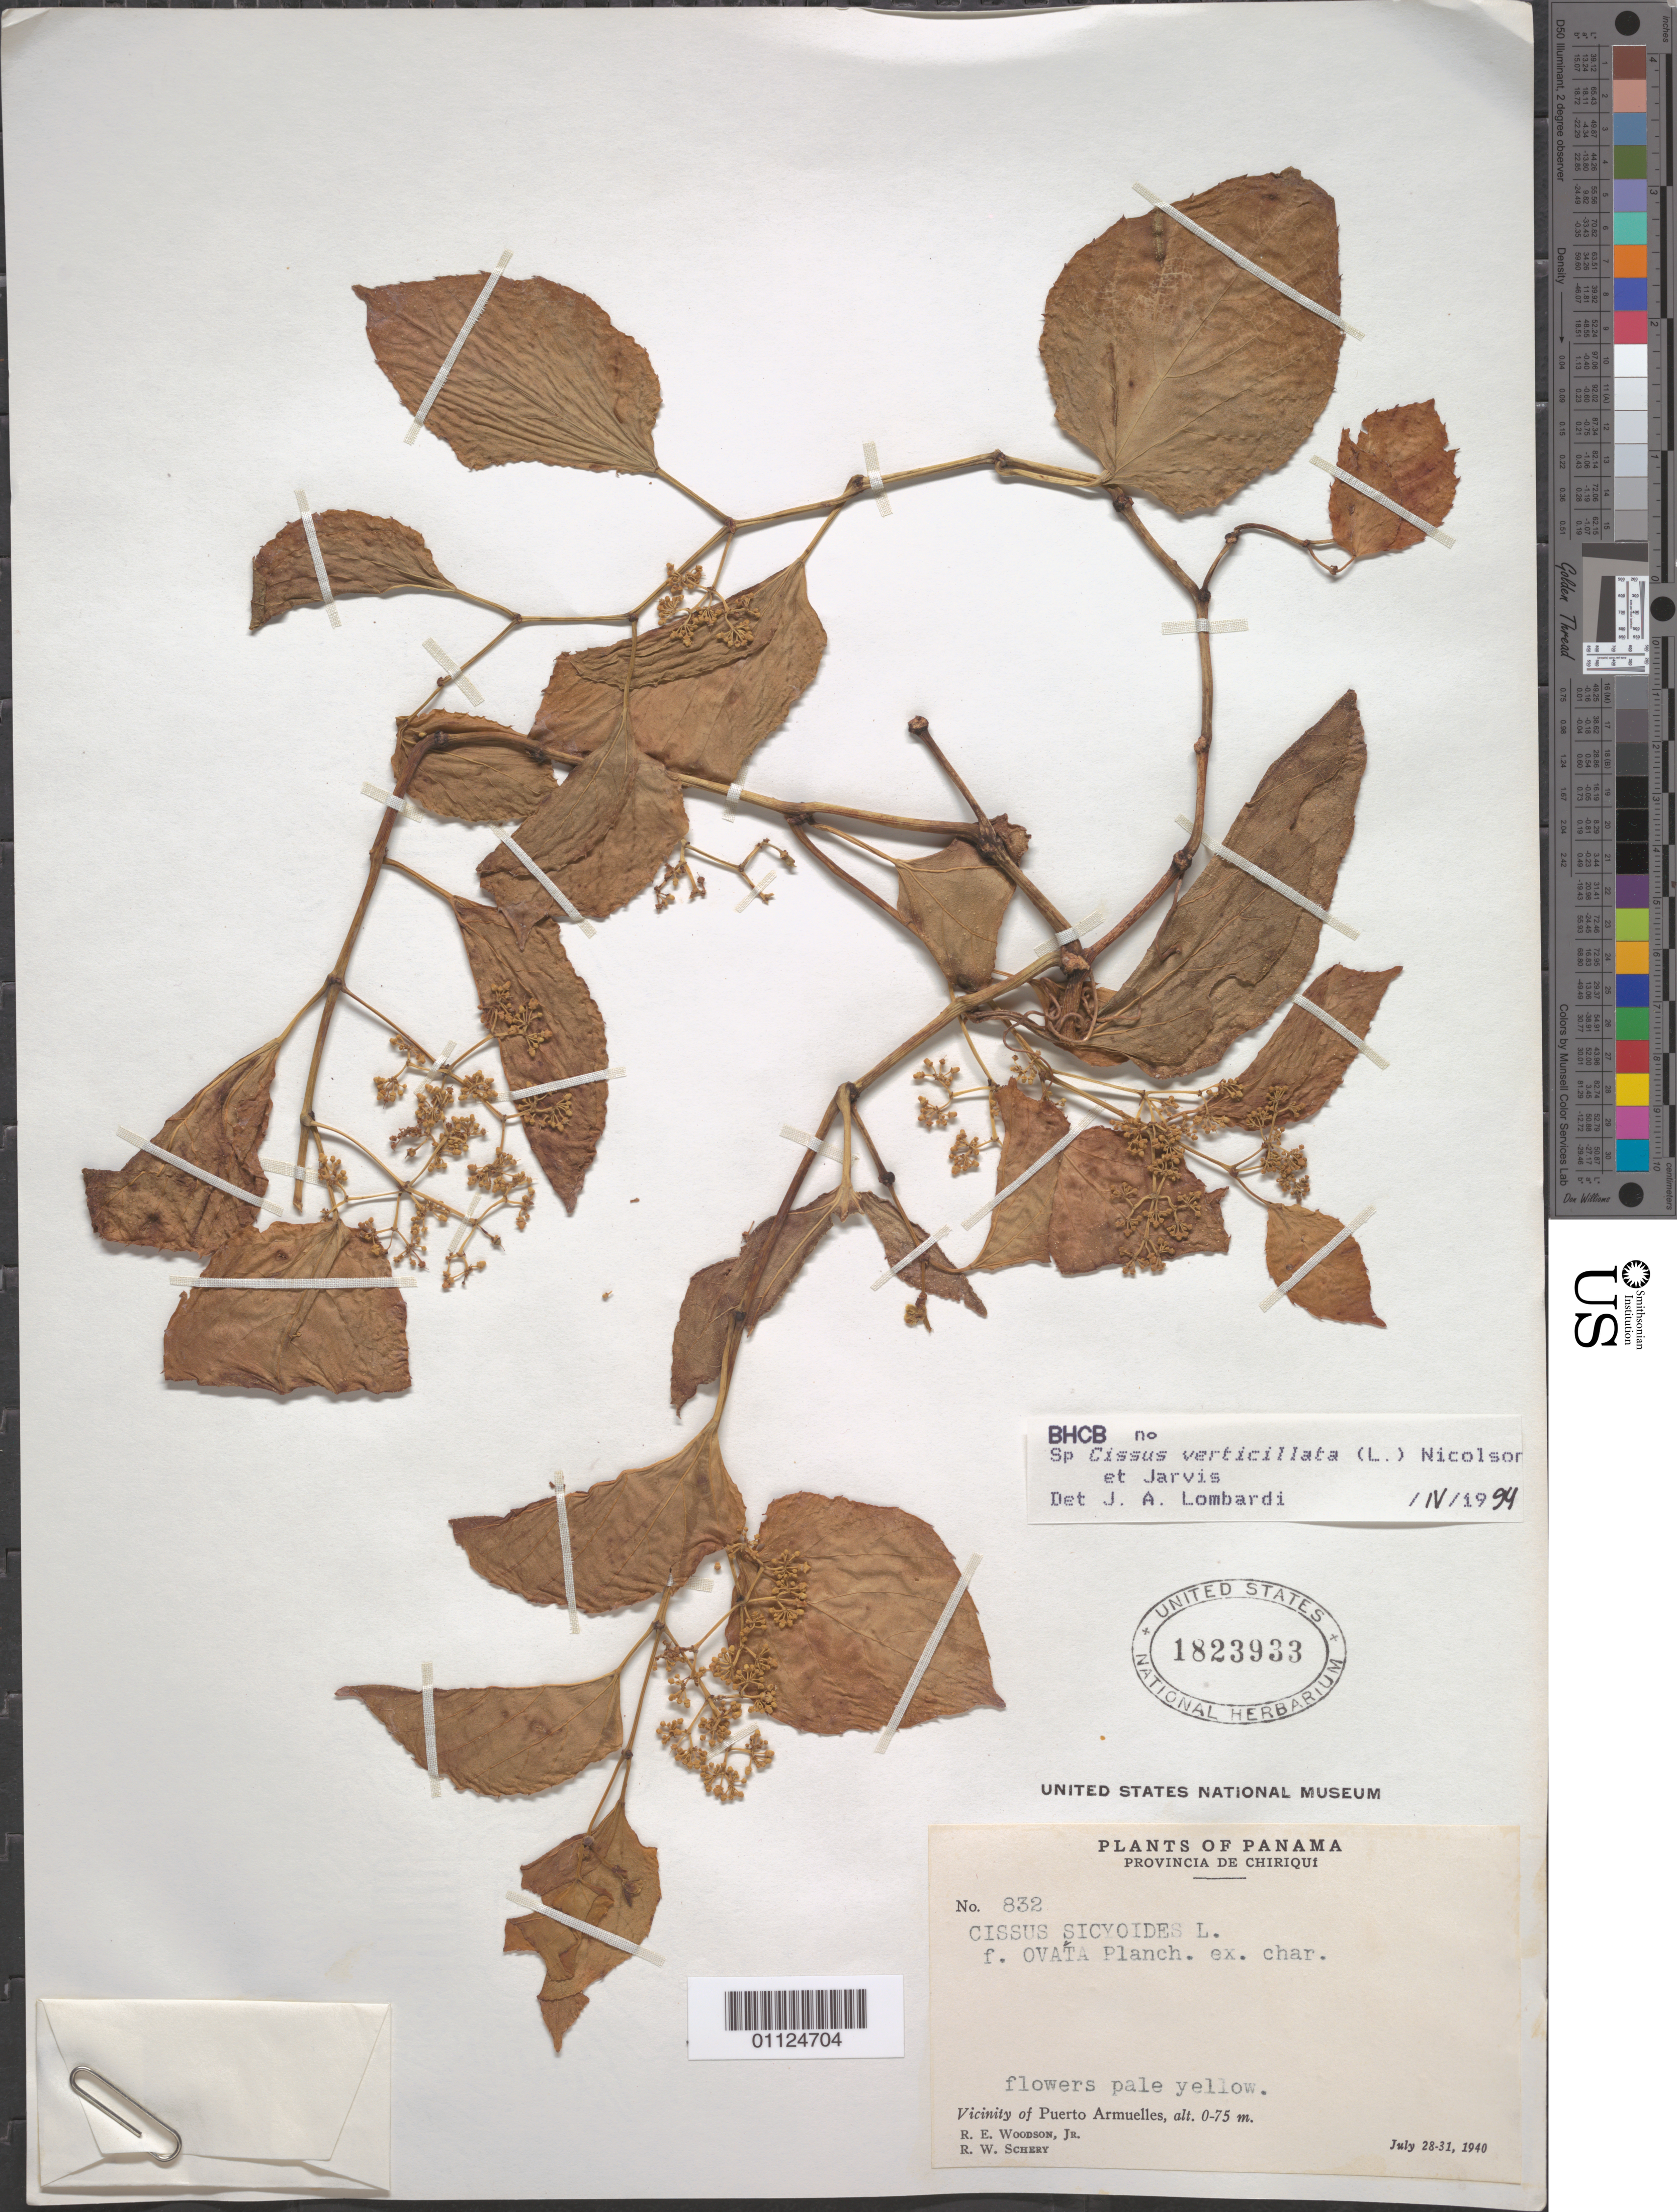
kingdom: Plantae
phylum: Tracheophyta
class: Magnoliopsida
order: Vitales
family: Vitaceae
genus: Cissus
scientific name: Cissus verticillata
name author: (L.) Nicolson & C.E. Jarvis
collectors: R. E. Woodson & R. W. Schery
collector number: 832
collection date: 1940-07-28/1940-07-31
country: Panama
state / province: Chiriquí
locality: Vicinity of Puerto Armuelles.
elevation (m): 0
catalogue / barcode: US 1823933